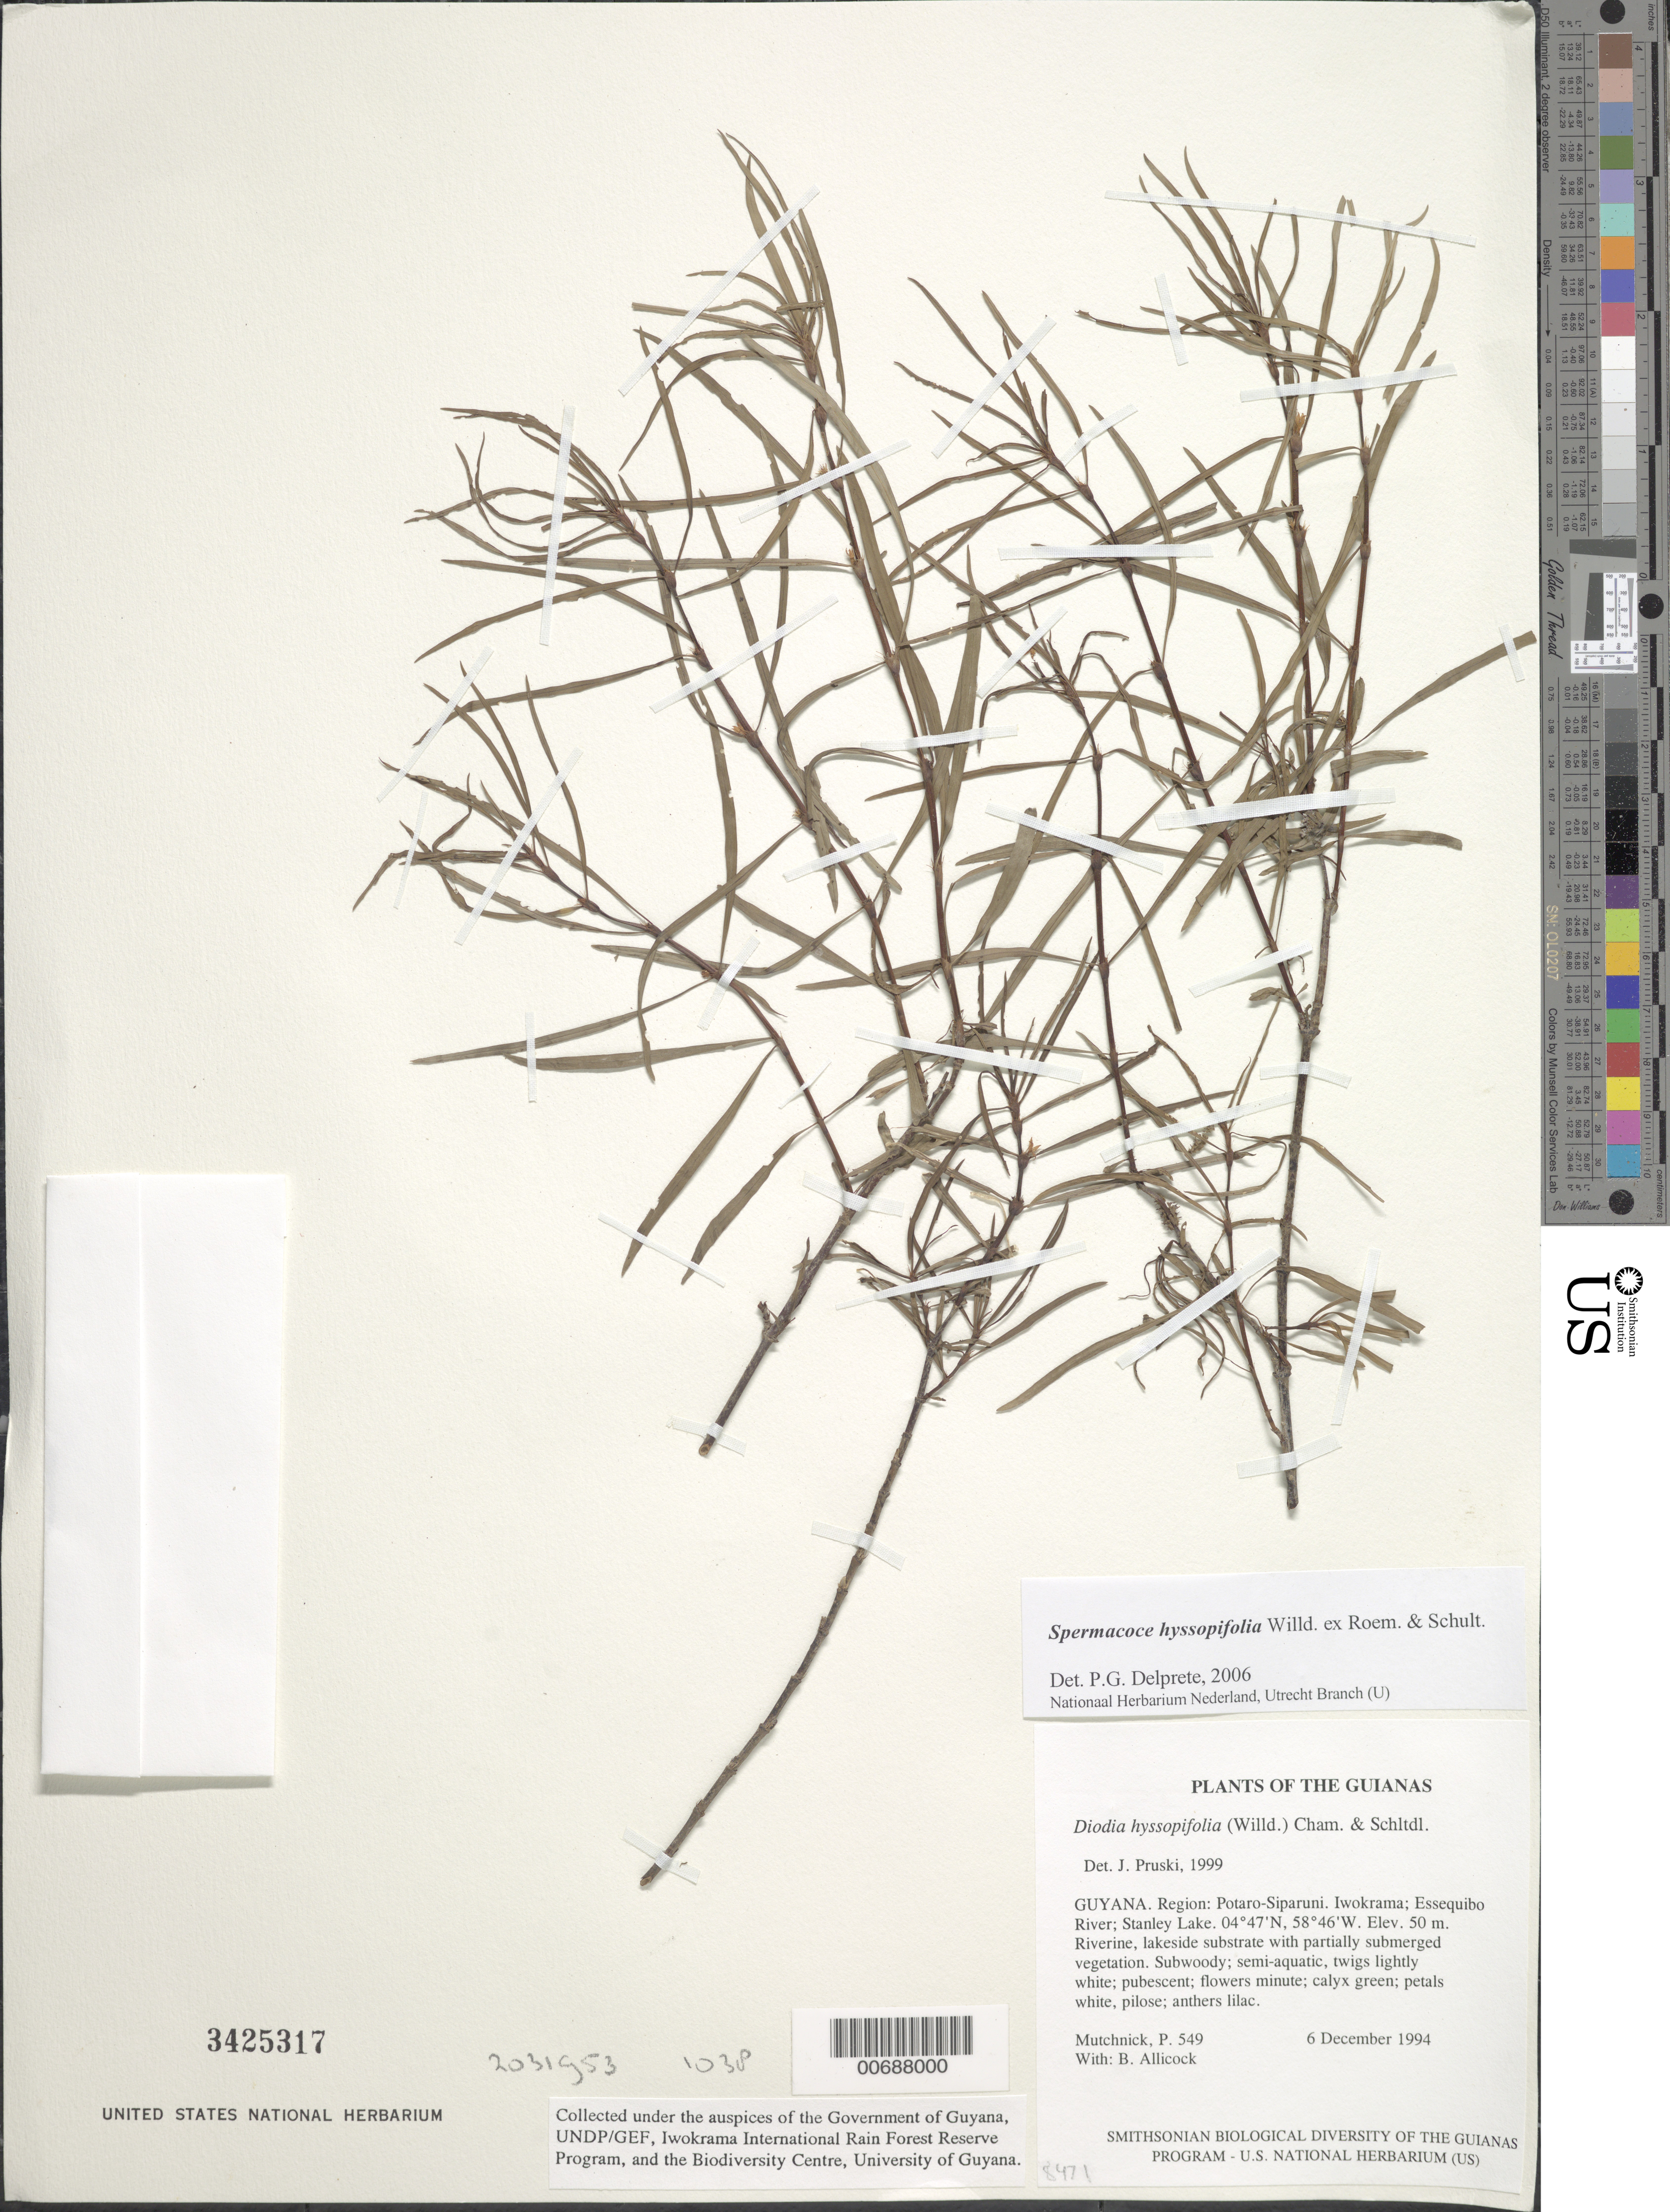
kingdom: Plantae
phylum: Tracheophyta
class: Magnoliopsida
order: Gentianales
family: Rubiaceae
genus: Spermacoce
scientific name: Spermacoce hyssopifolia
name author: Willd. ex Roem. & Schult.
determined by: Delprete, P. G., Herb. de Guyane Cay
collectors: P. Mutchnick & B. Allicock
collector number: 549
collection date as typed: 6 December 1994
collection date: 1994-12-06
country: Guyana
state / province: Potaro-Siparuni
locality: Iwokrama; Essequibo River; Stanley Lake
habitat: Riverine, lakeside substrate with partially submerged vegetation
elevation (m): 50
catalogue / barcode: US 3425317